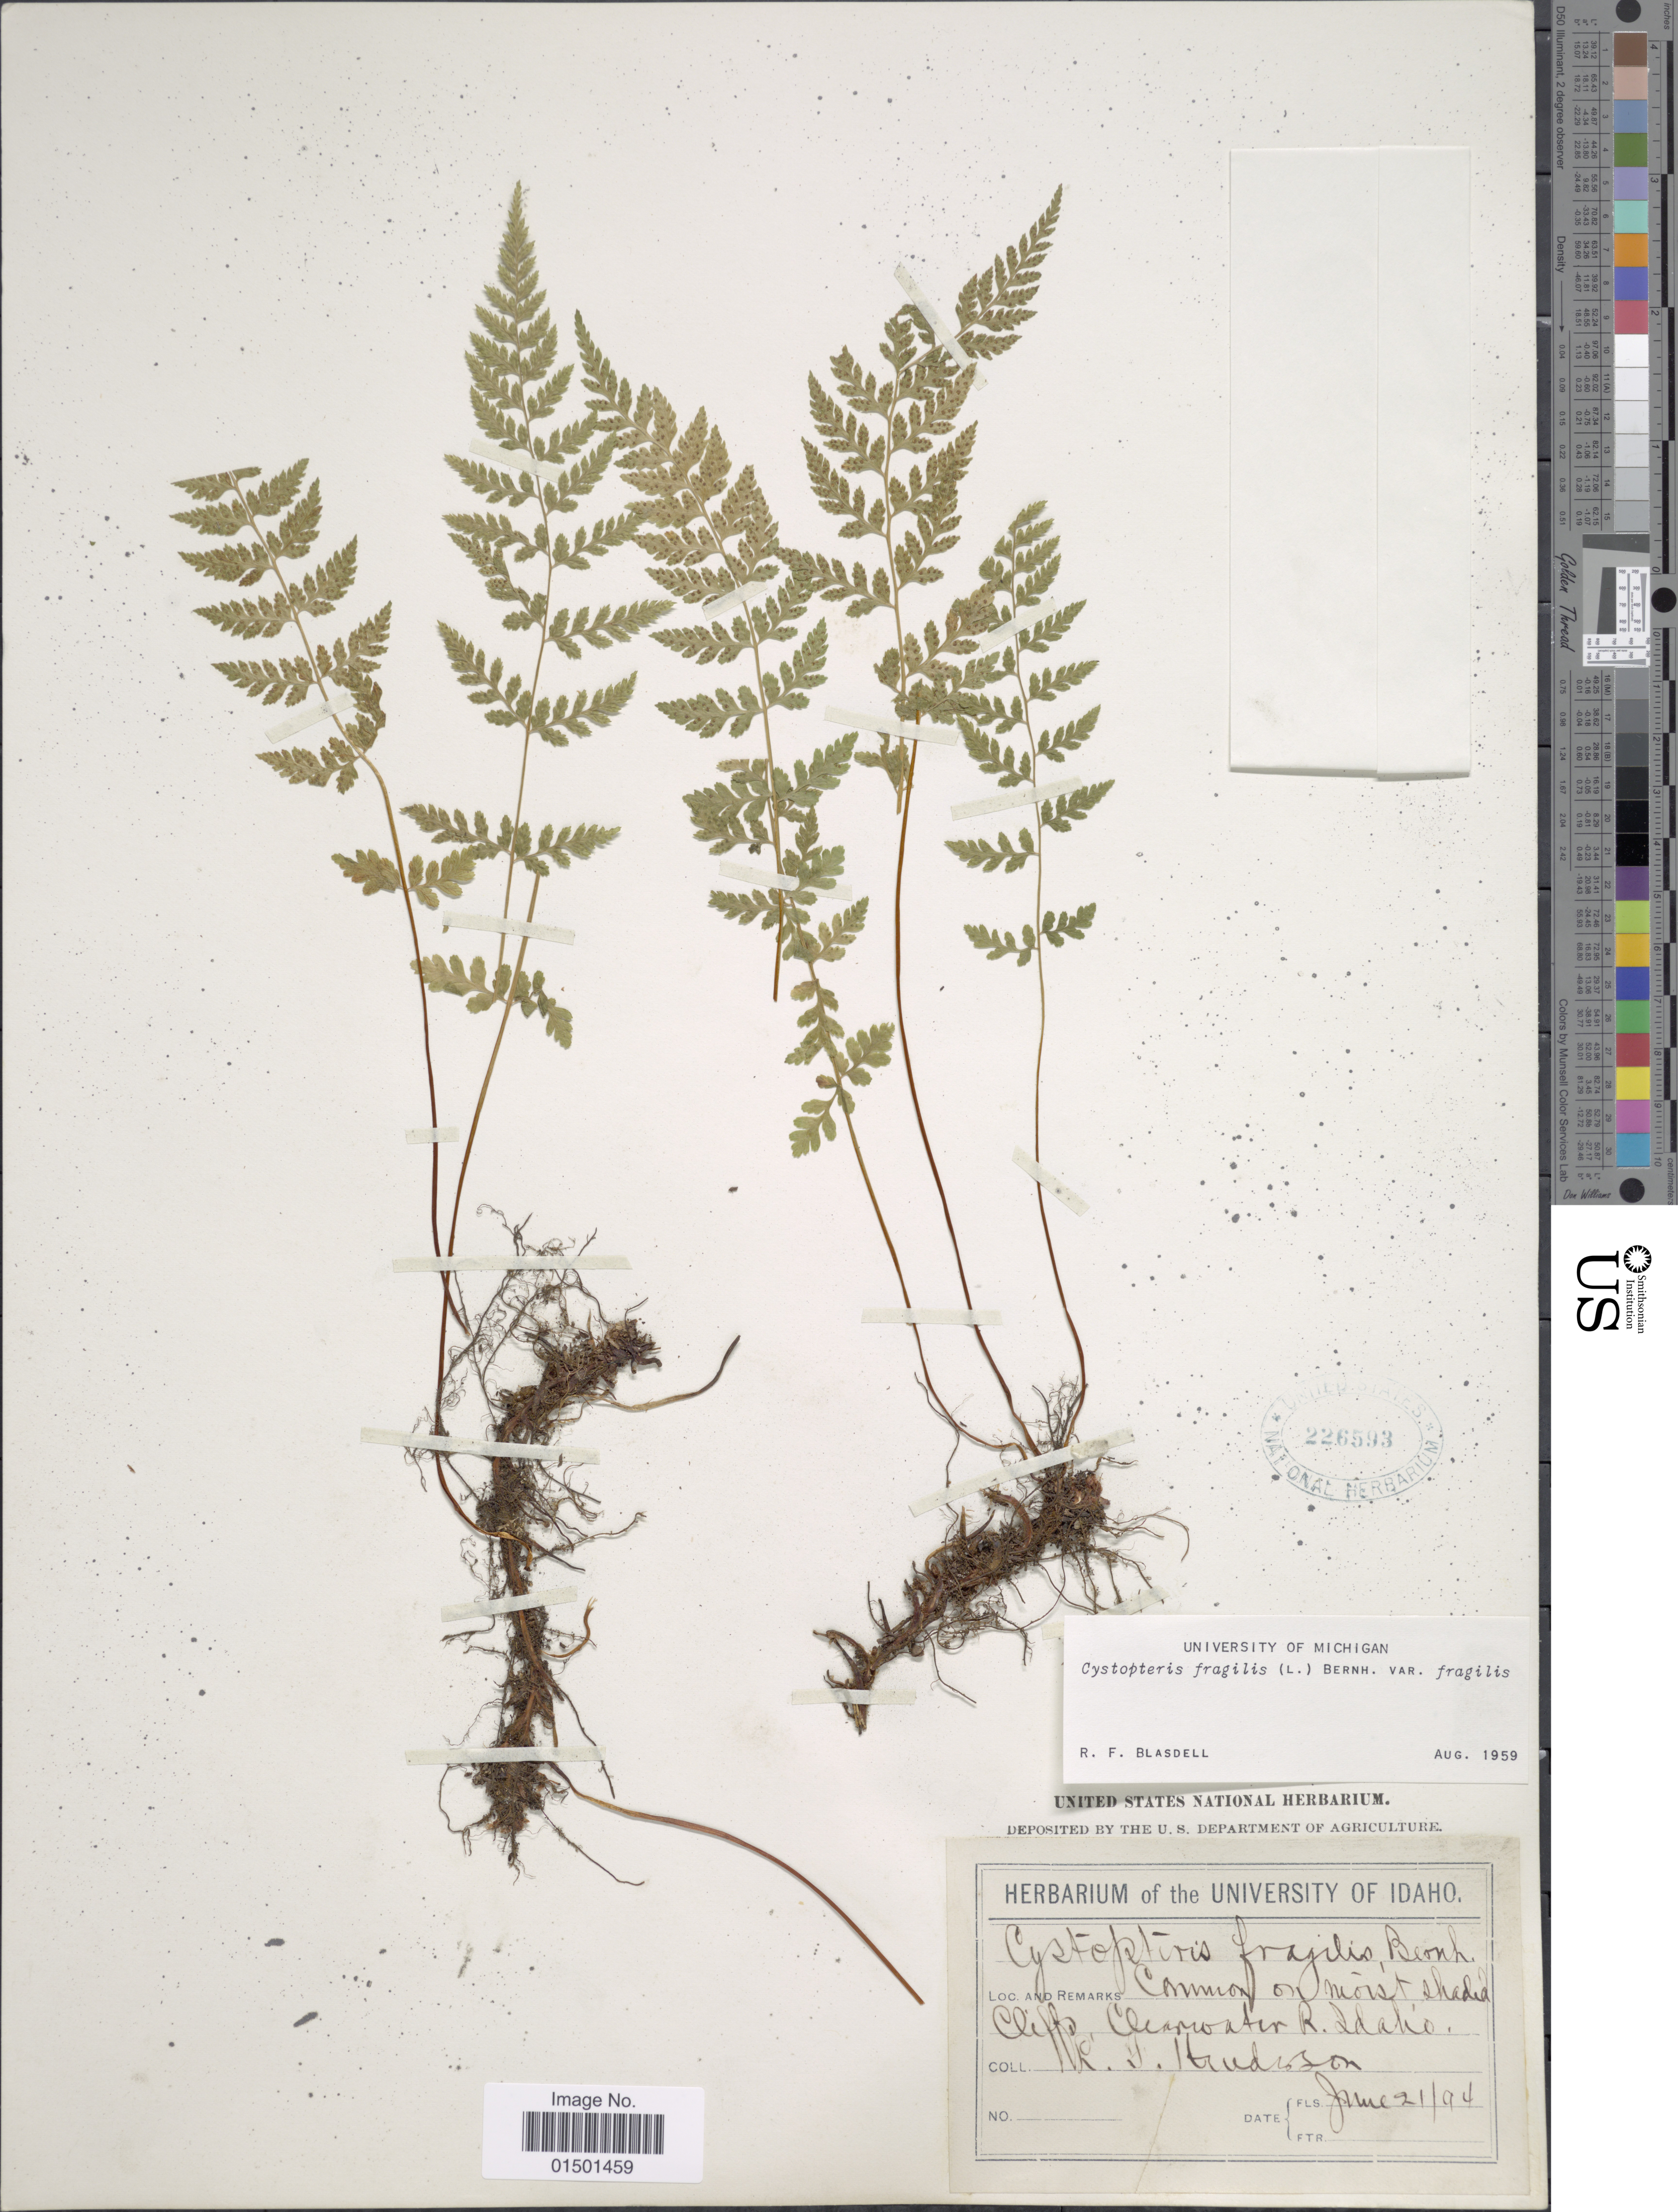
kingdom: Plantae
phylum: Tracheophyta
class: Polypodiopsida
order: Polypodiales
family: Cystopteridaceae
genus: Cystopteris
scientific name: Cystopteris fragilis var. fragilis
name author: (L.) Bernh.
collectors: L. F. Hudson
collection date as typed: Transcribed d/m/y: 21/6/94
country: United States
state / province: Idaho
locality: Common on moist shaded cliffs Clearwater R. Idaho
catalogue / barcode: US 226593